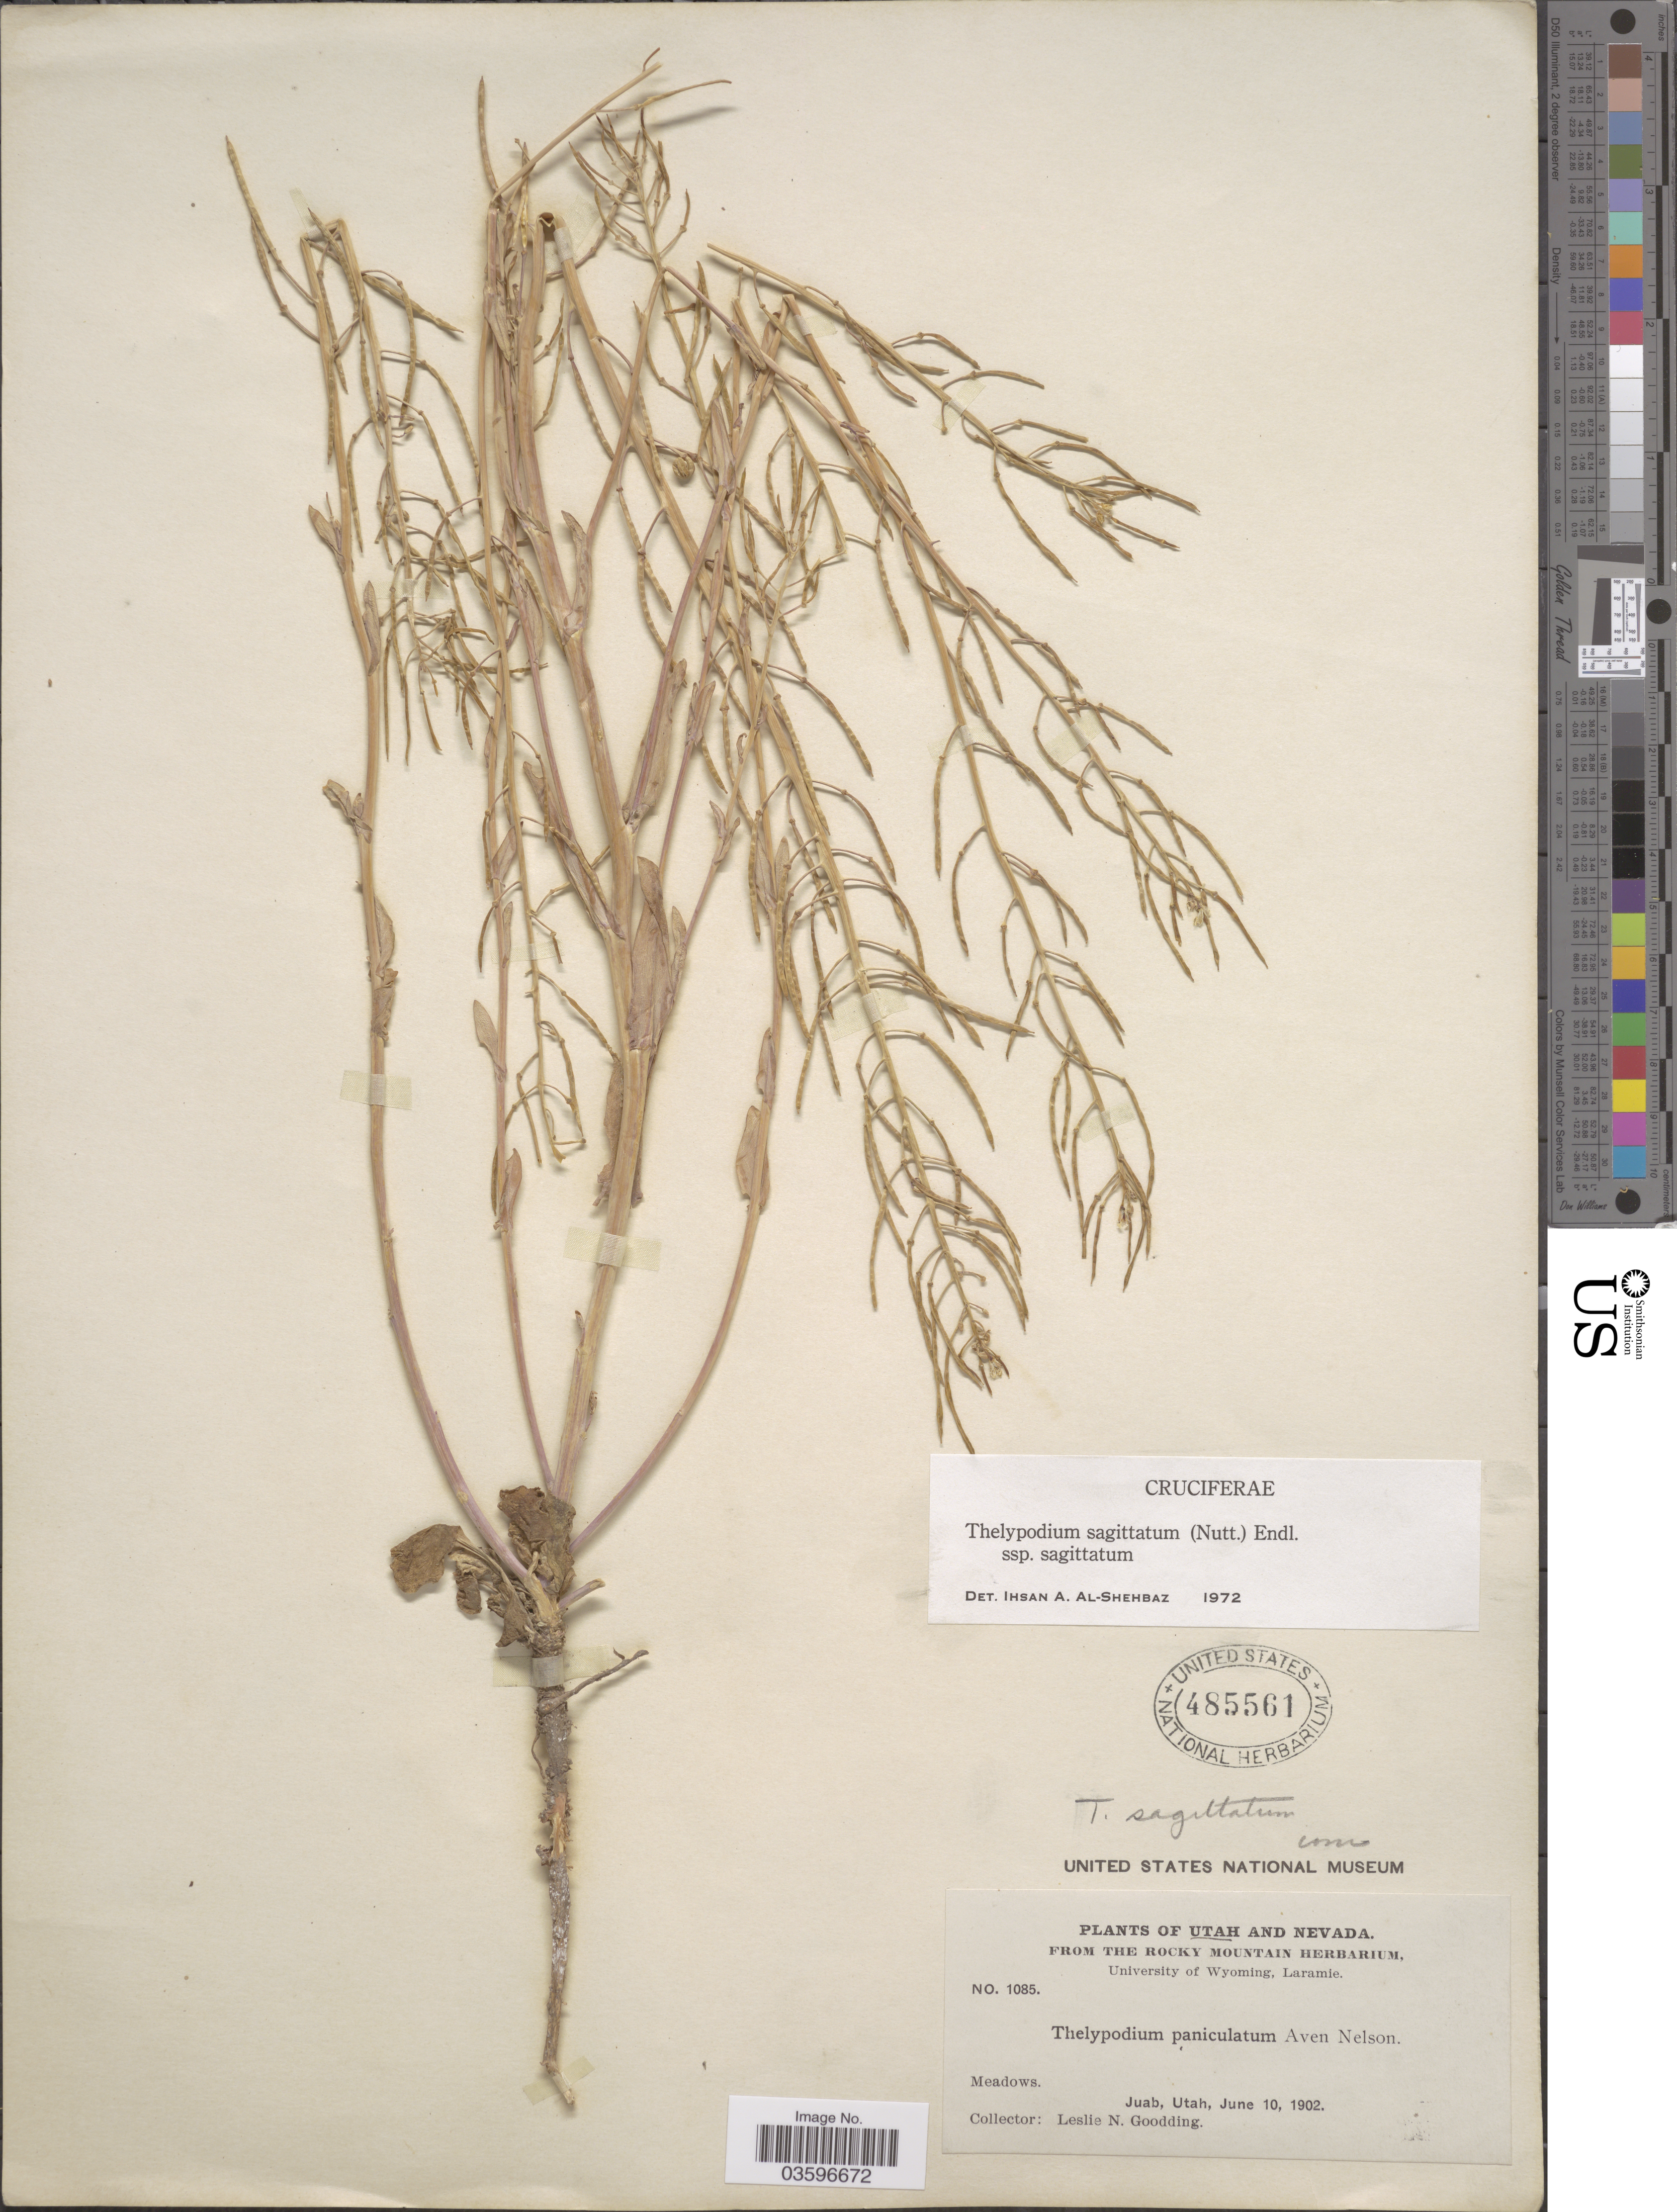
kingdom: Plantae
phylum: Tracheophyta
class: Magnoliopsida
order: Brassicales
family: Brassicaceae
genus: Thelypodium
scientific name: Thelypodium sagittatum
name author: (Nutt.) Endl.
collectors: L. N. Goodding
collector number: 1085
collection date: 1902-06-10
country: United States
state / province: Utah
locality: Juab.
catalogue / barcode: US 485561